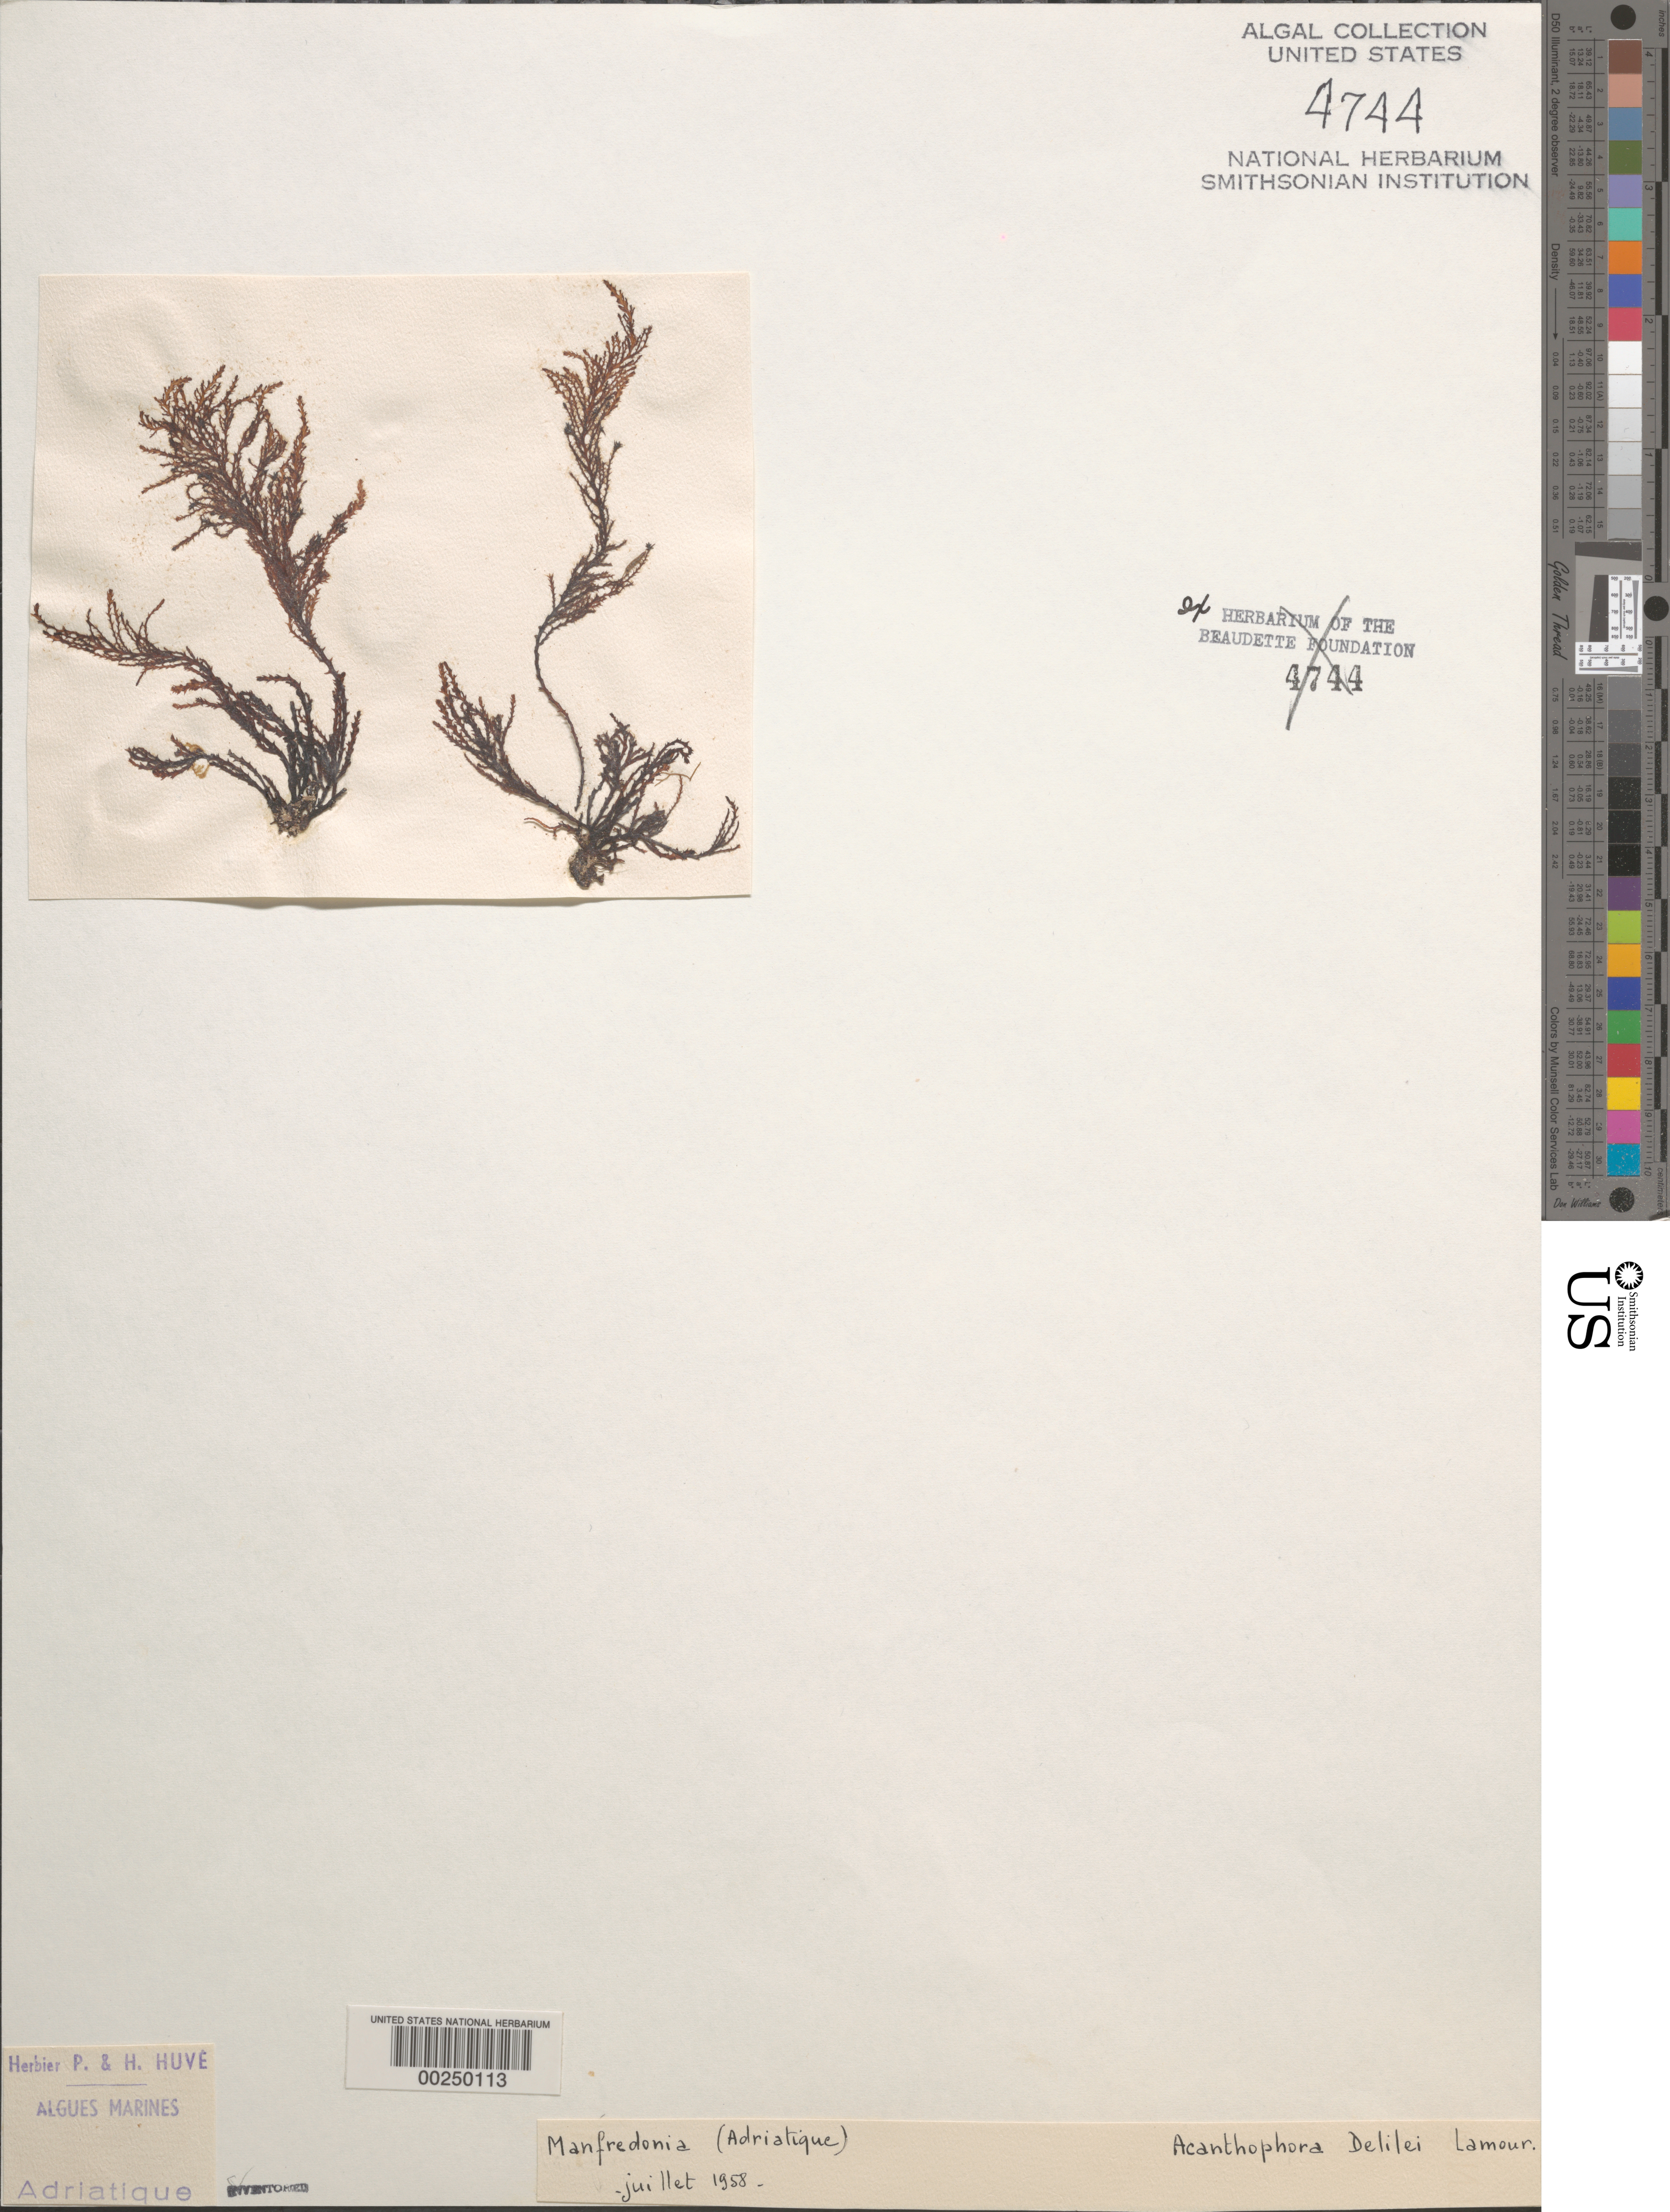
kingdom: Plantae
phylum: Rhodophyta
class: Florideophyceae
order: Ceramiales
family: Rhodomelaceae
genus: Acanthophora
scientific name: Acanthophora nayadiformis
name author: (Delile) Papenf.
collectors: P. Huve & H. Huve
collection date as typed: Jul 1958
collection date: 1958-07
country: Italy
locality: Manfredonia, adriatic sea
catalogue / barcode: US 4744